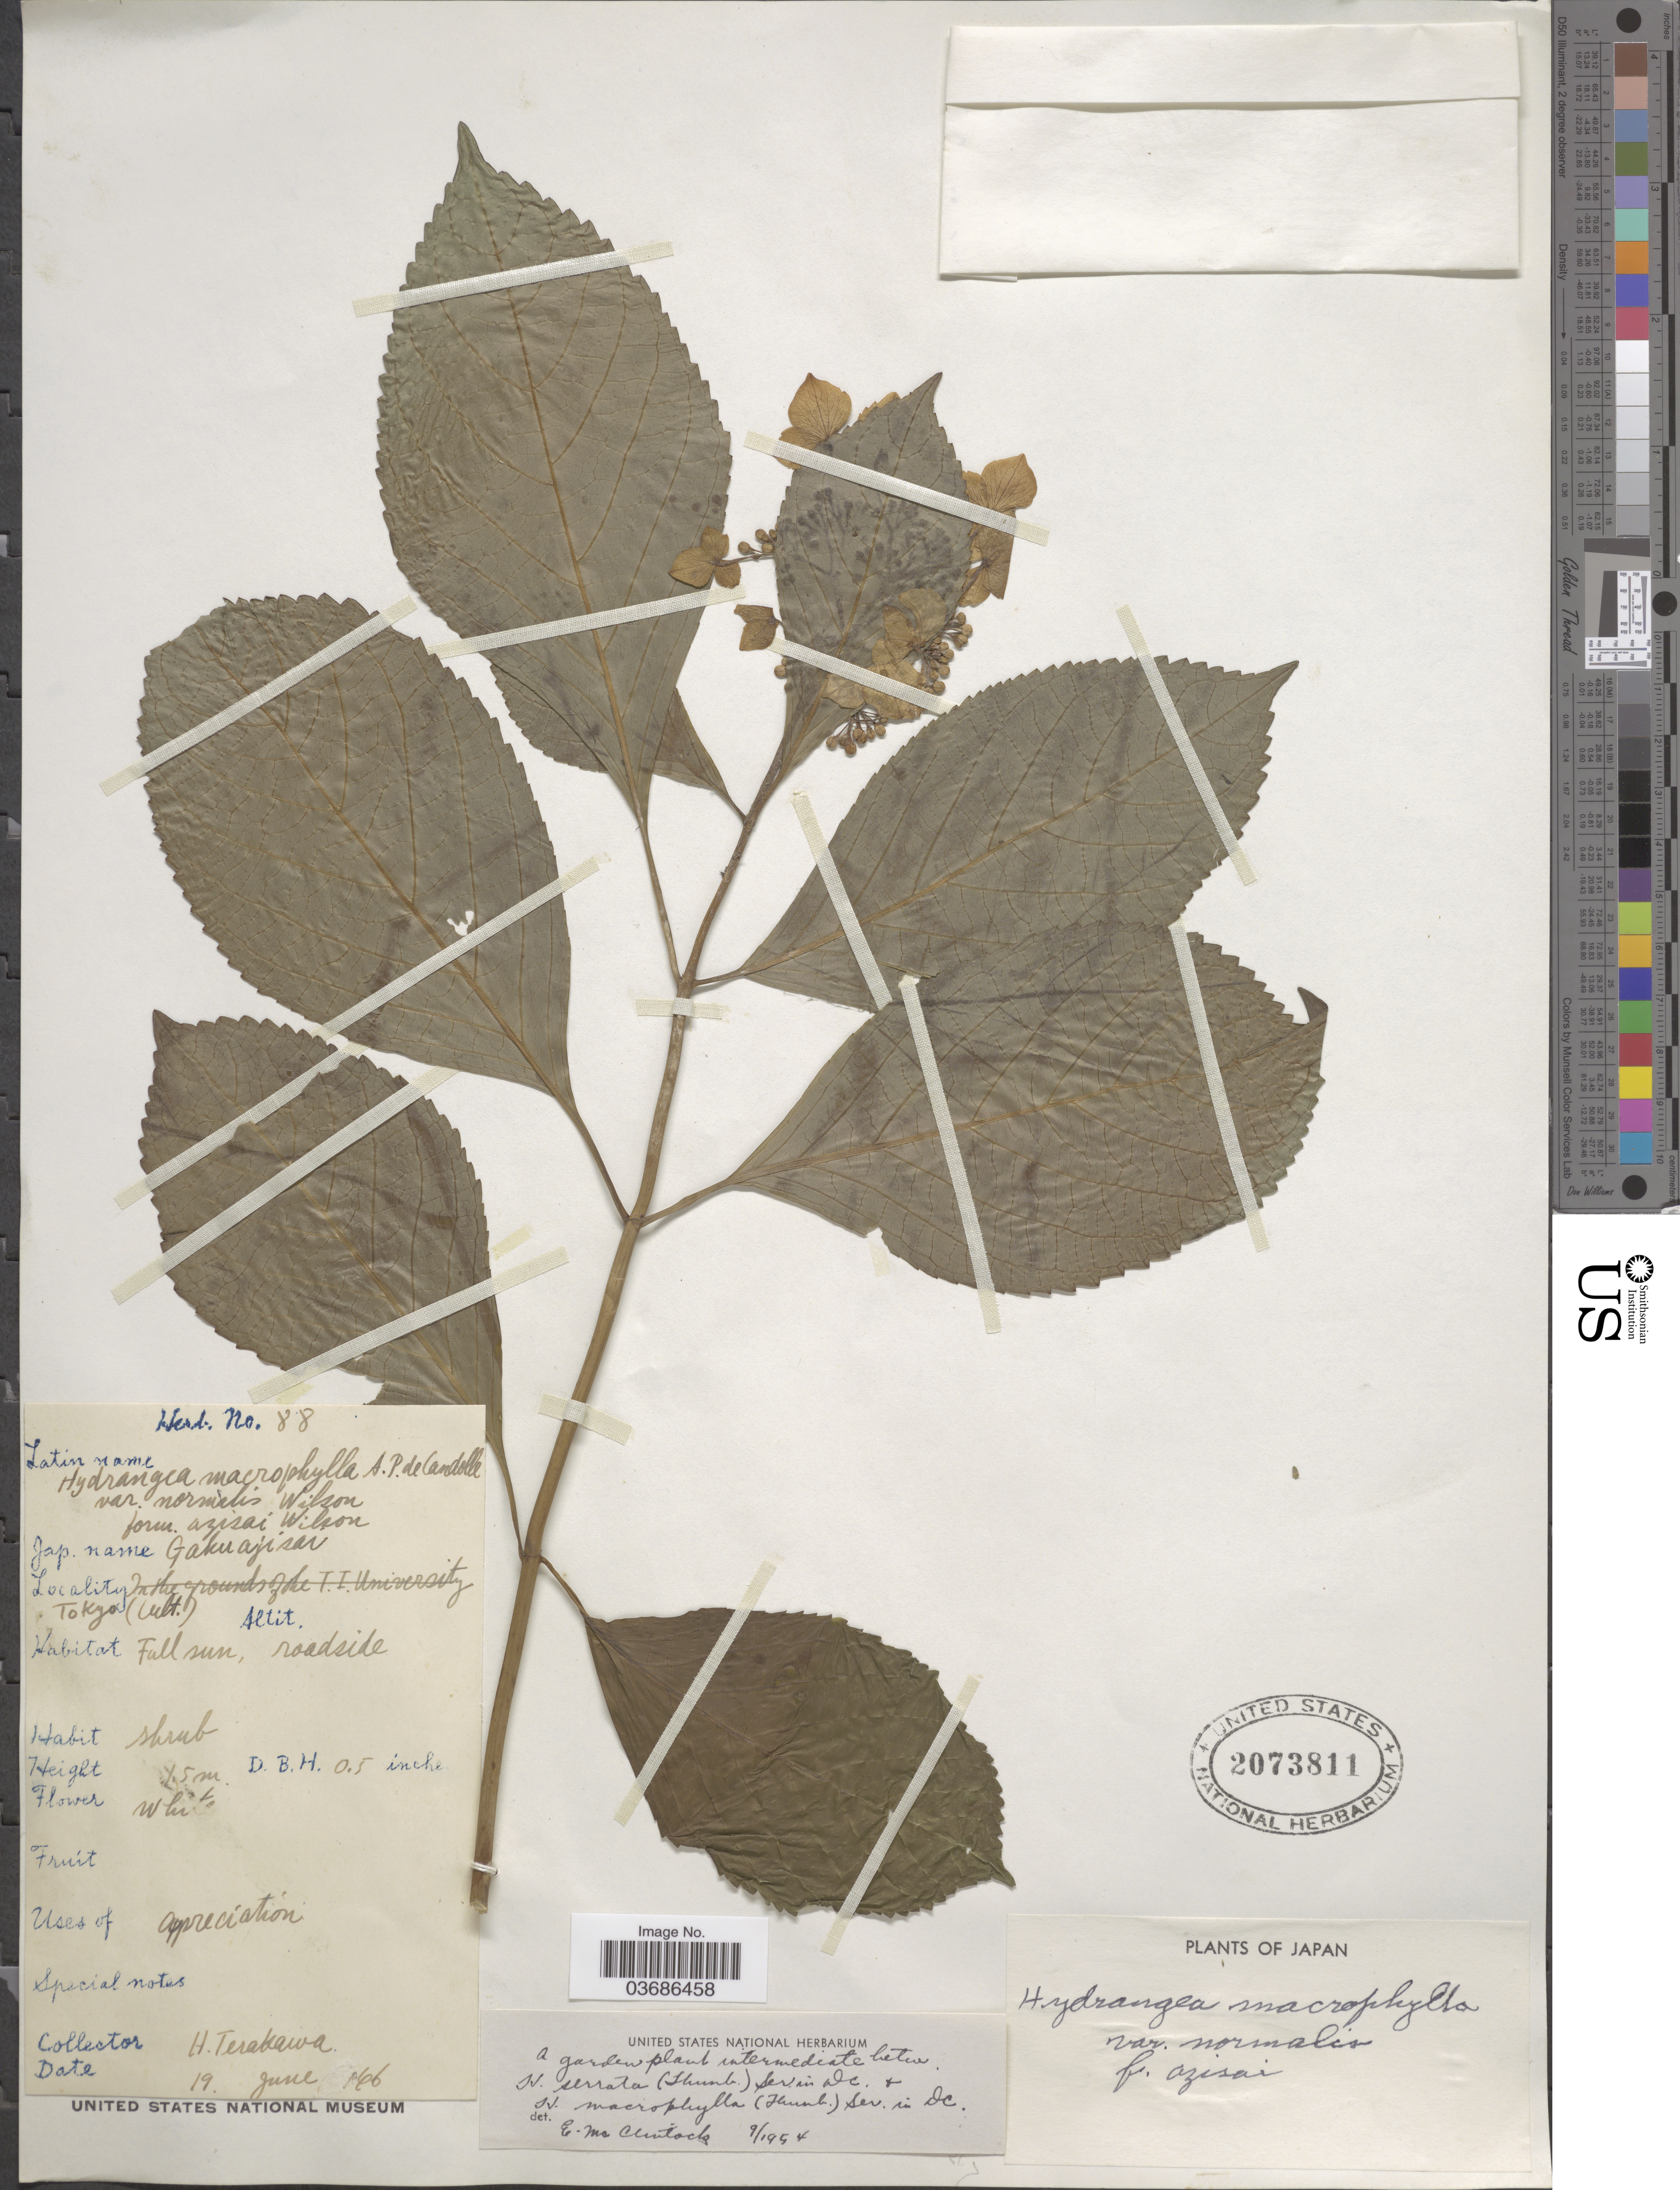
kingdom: Plantae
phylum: Tracheophyta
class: Magnoliopsida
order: Cornales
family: Hydrangeaceae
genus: Hydrangea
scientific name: Hydrangea macrophylla subsp. serrata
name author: (Thunb.) Makino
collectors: H. Terakawa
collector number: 88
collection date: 1906-06-19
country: Japan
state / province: Tokyo, Federal City of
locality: Tokyo. Roadside.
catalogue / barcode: US 2073811